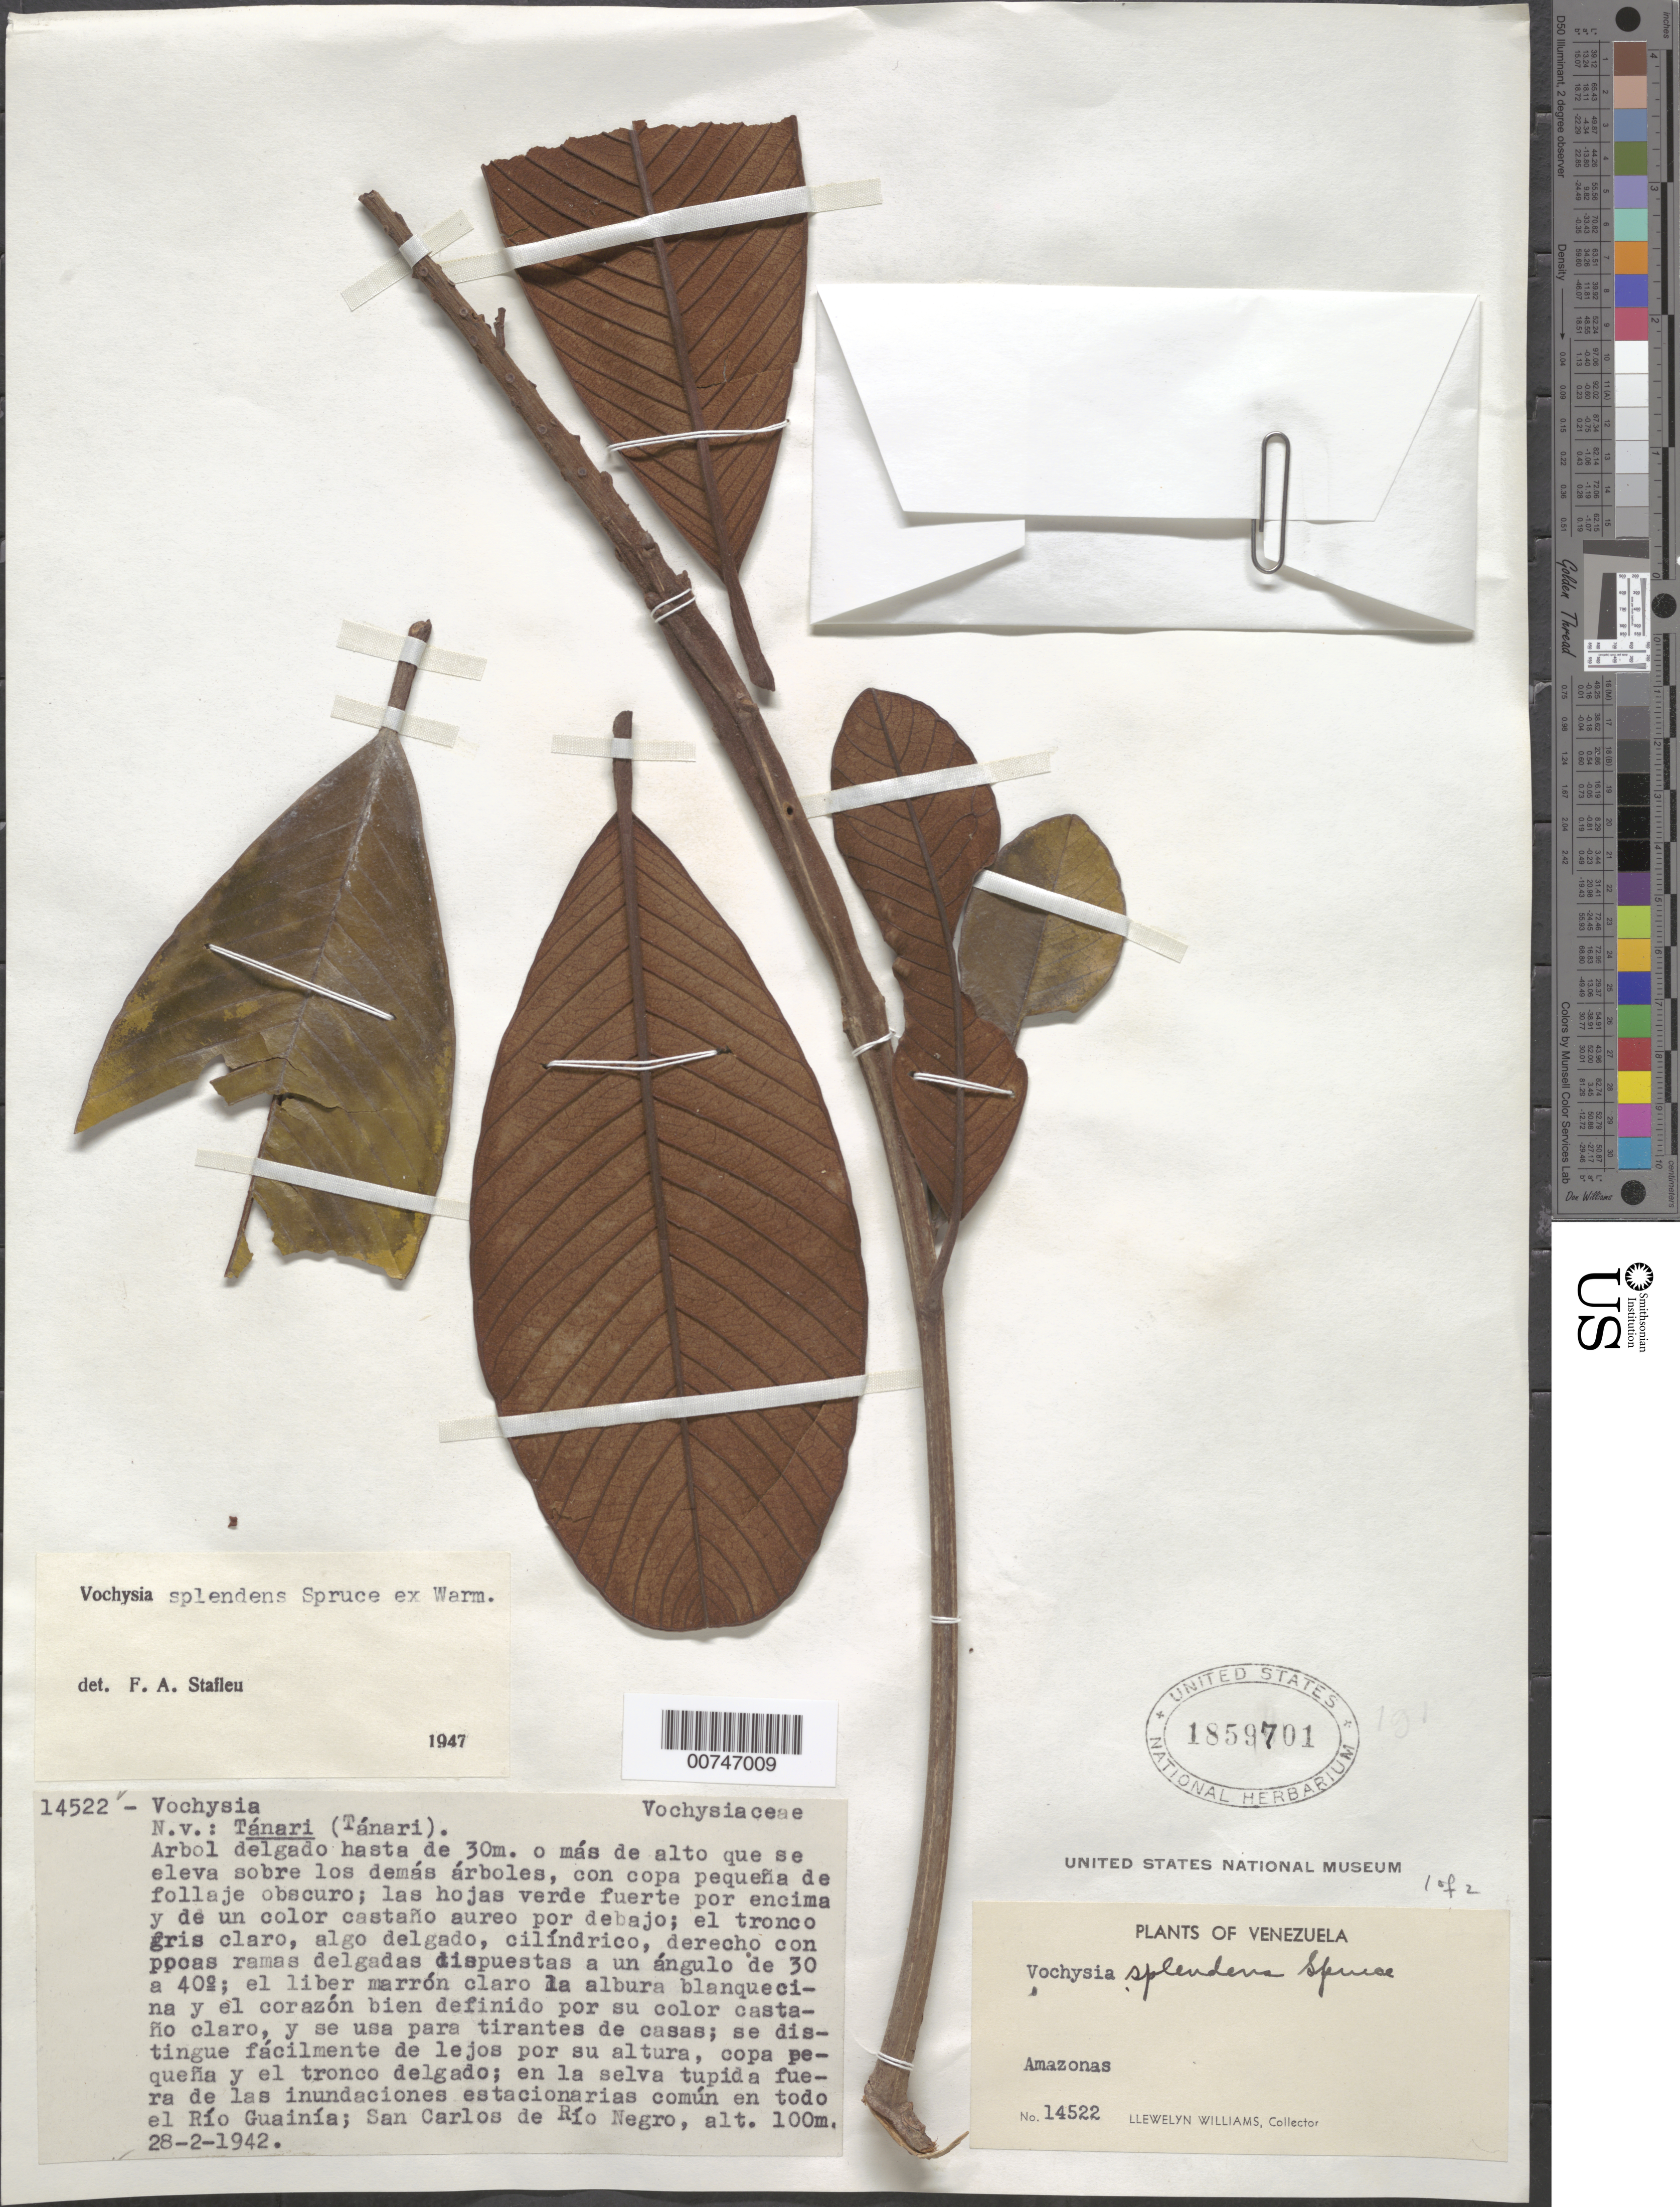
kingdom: Plantae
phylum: Tracheophyta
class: Magnoliopsida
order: Myrtales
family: Vochysiaceae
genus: Vochysia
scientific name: Vochysia splendens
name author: Spruce ex Warm. in Mart.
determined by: Stafleu, F. A.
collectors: Ll. Williams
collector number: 14522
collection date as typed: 28-Feb-42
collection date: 1942-02-28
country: Venezuela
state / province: Amazonas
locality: San Carlos de Río Negro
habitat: Selva tupida fuera de las inundaciones estacionarias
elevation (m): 100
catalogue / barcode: US 1859701